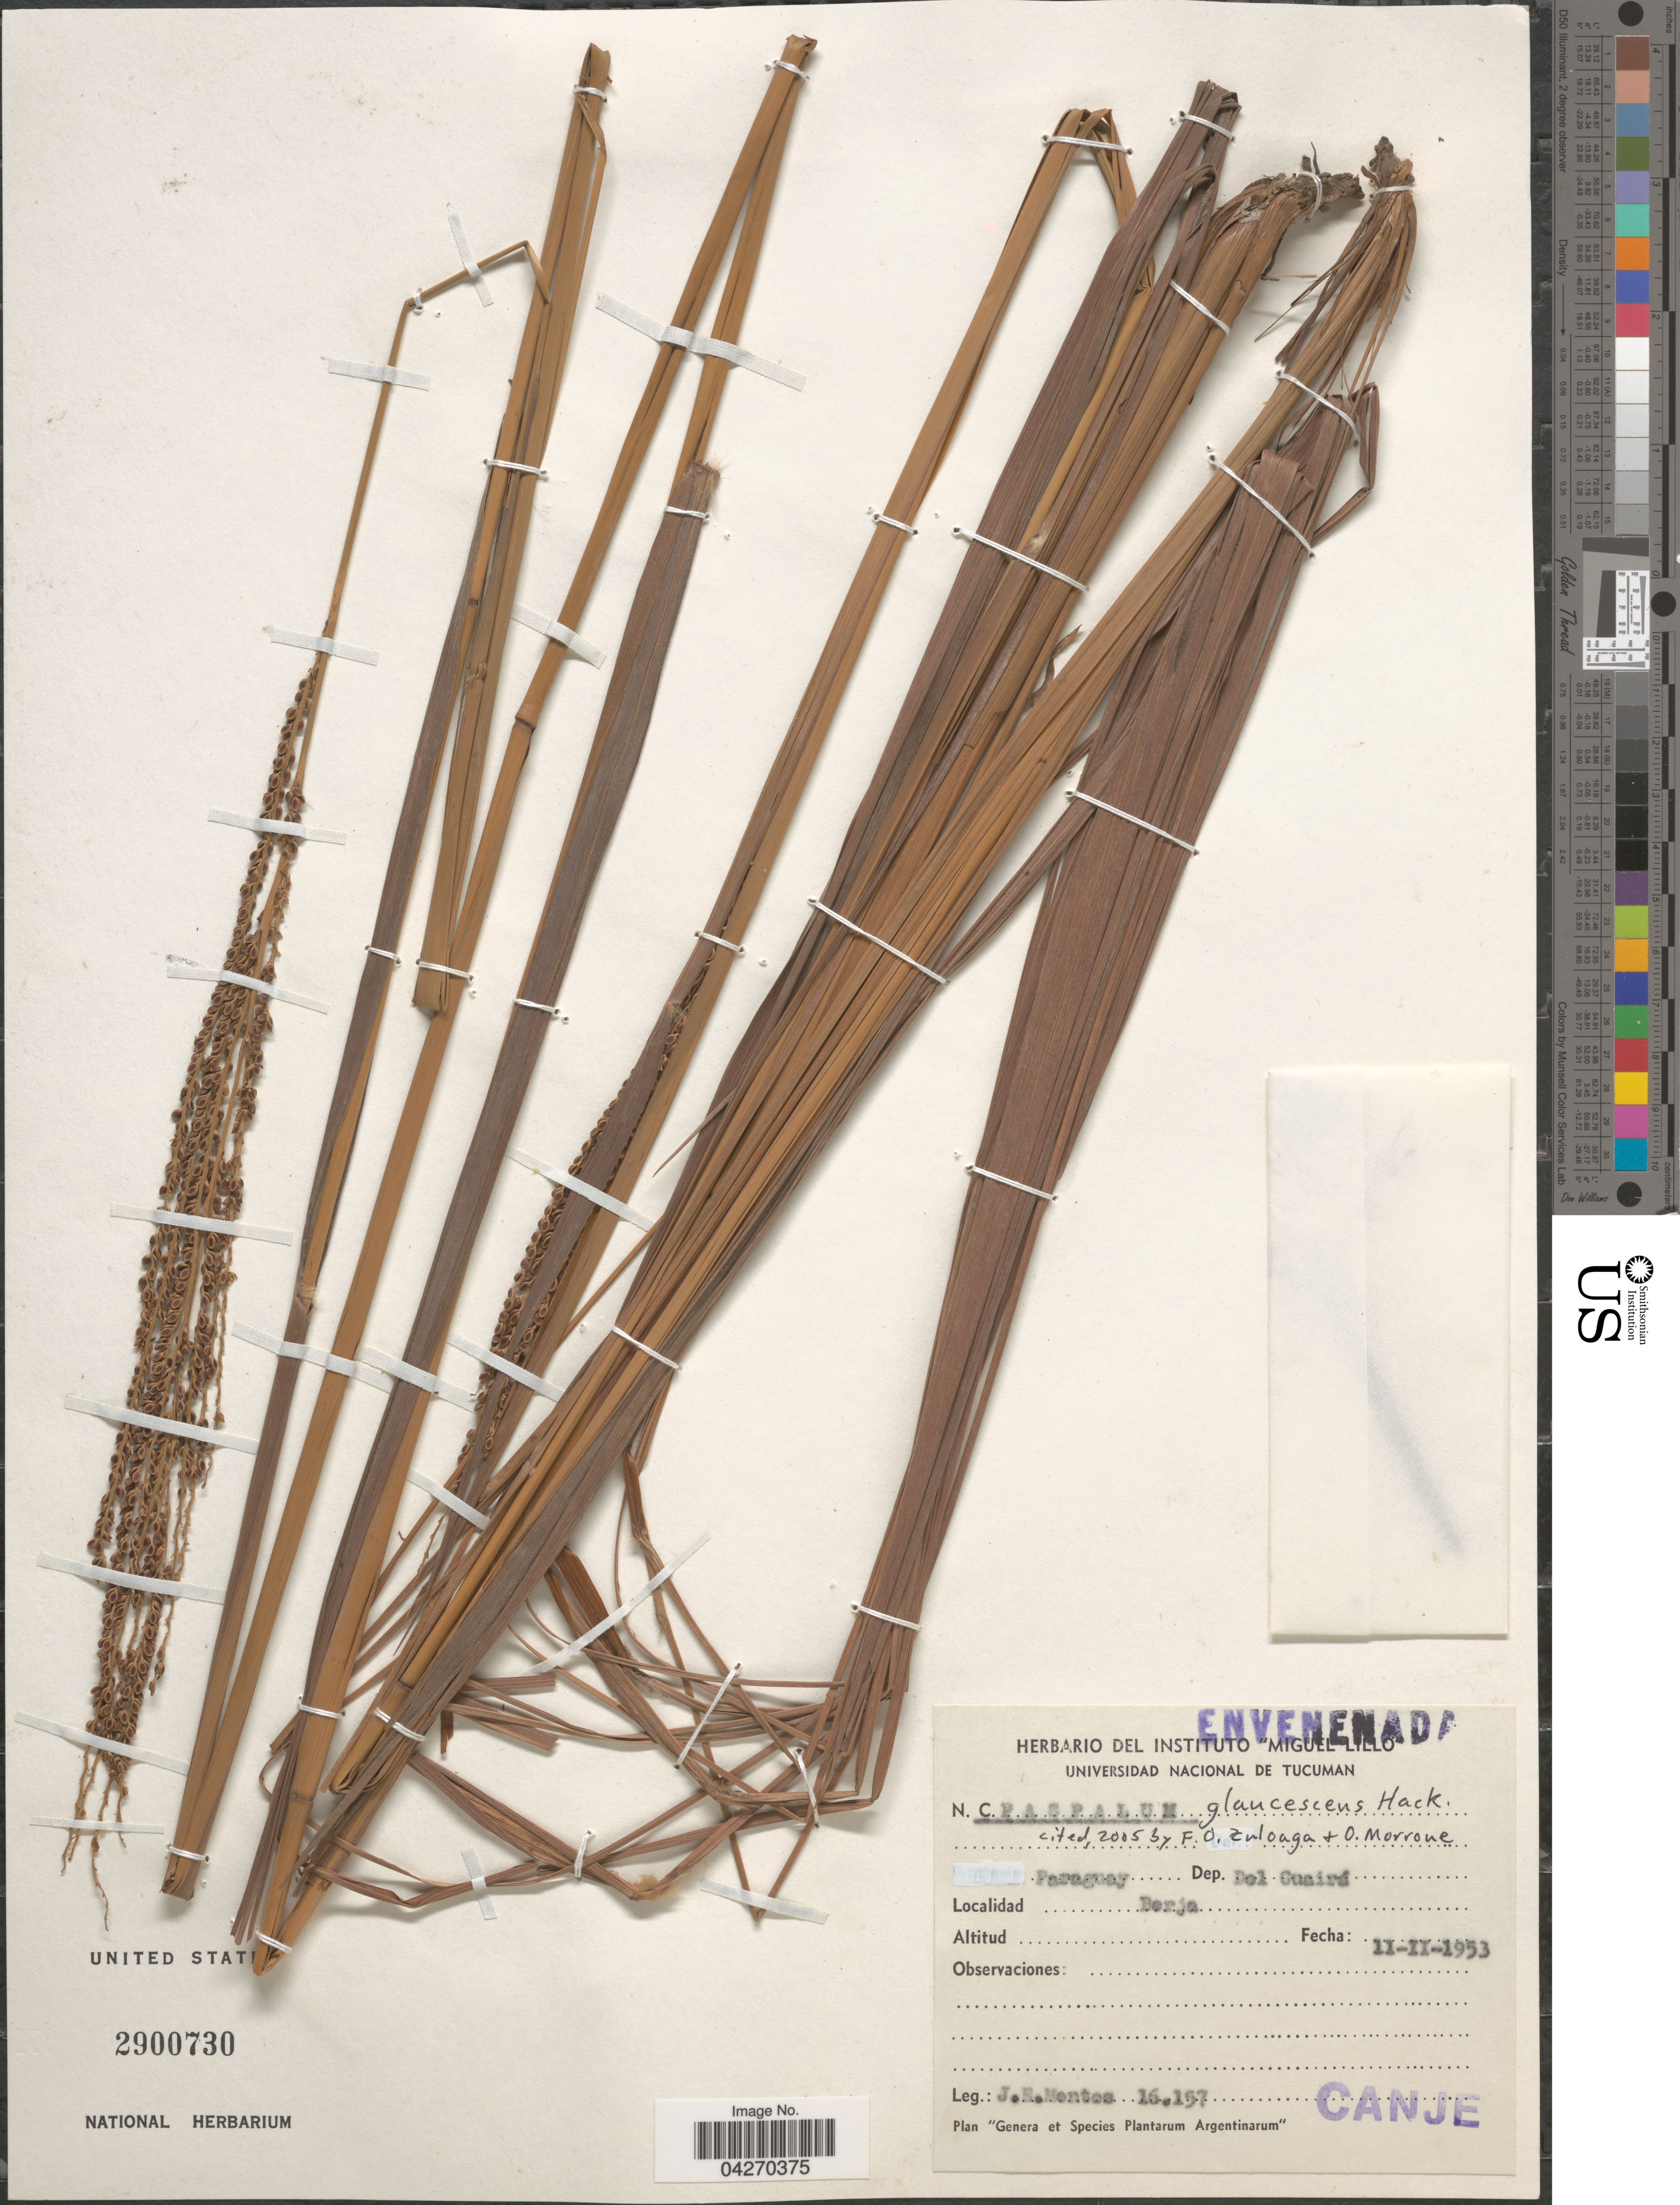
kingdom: Plantae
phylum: Tracheophyta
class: Liliopsida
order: Poales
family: Poaceae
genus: Paspalum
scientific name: Paspalum glaucescens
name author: Hack.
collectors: J. E. Montes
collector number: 16157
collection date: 1953-02-11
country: Paraguay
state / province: Guaira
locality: Dep. Del Guaira. Berja.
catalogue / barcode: US 2900730